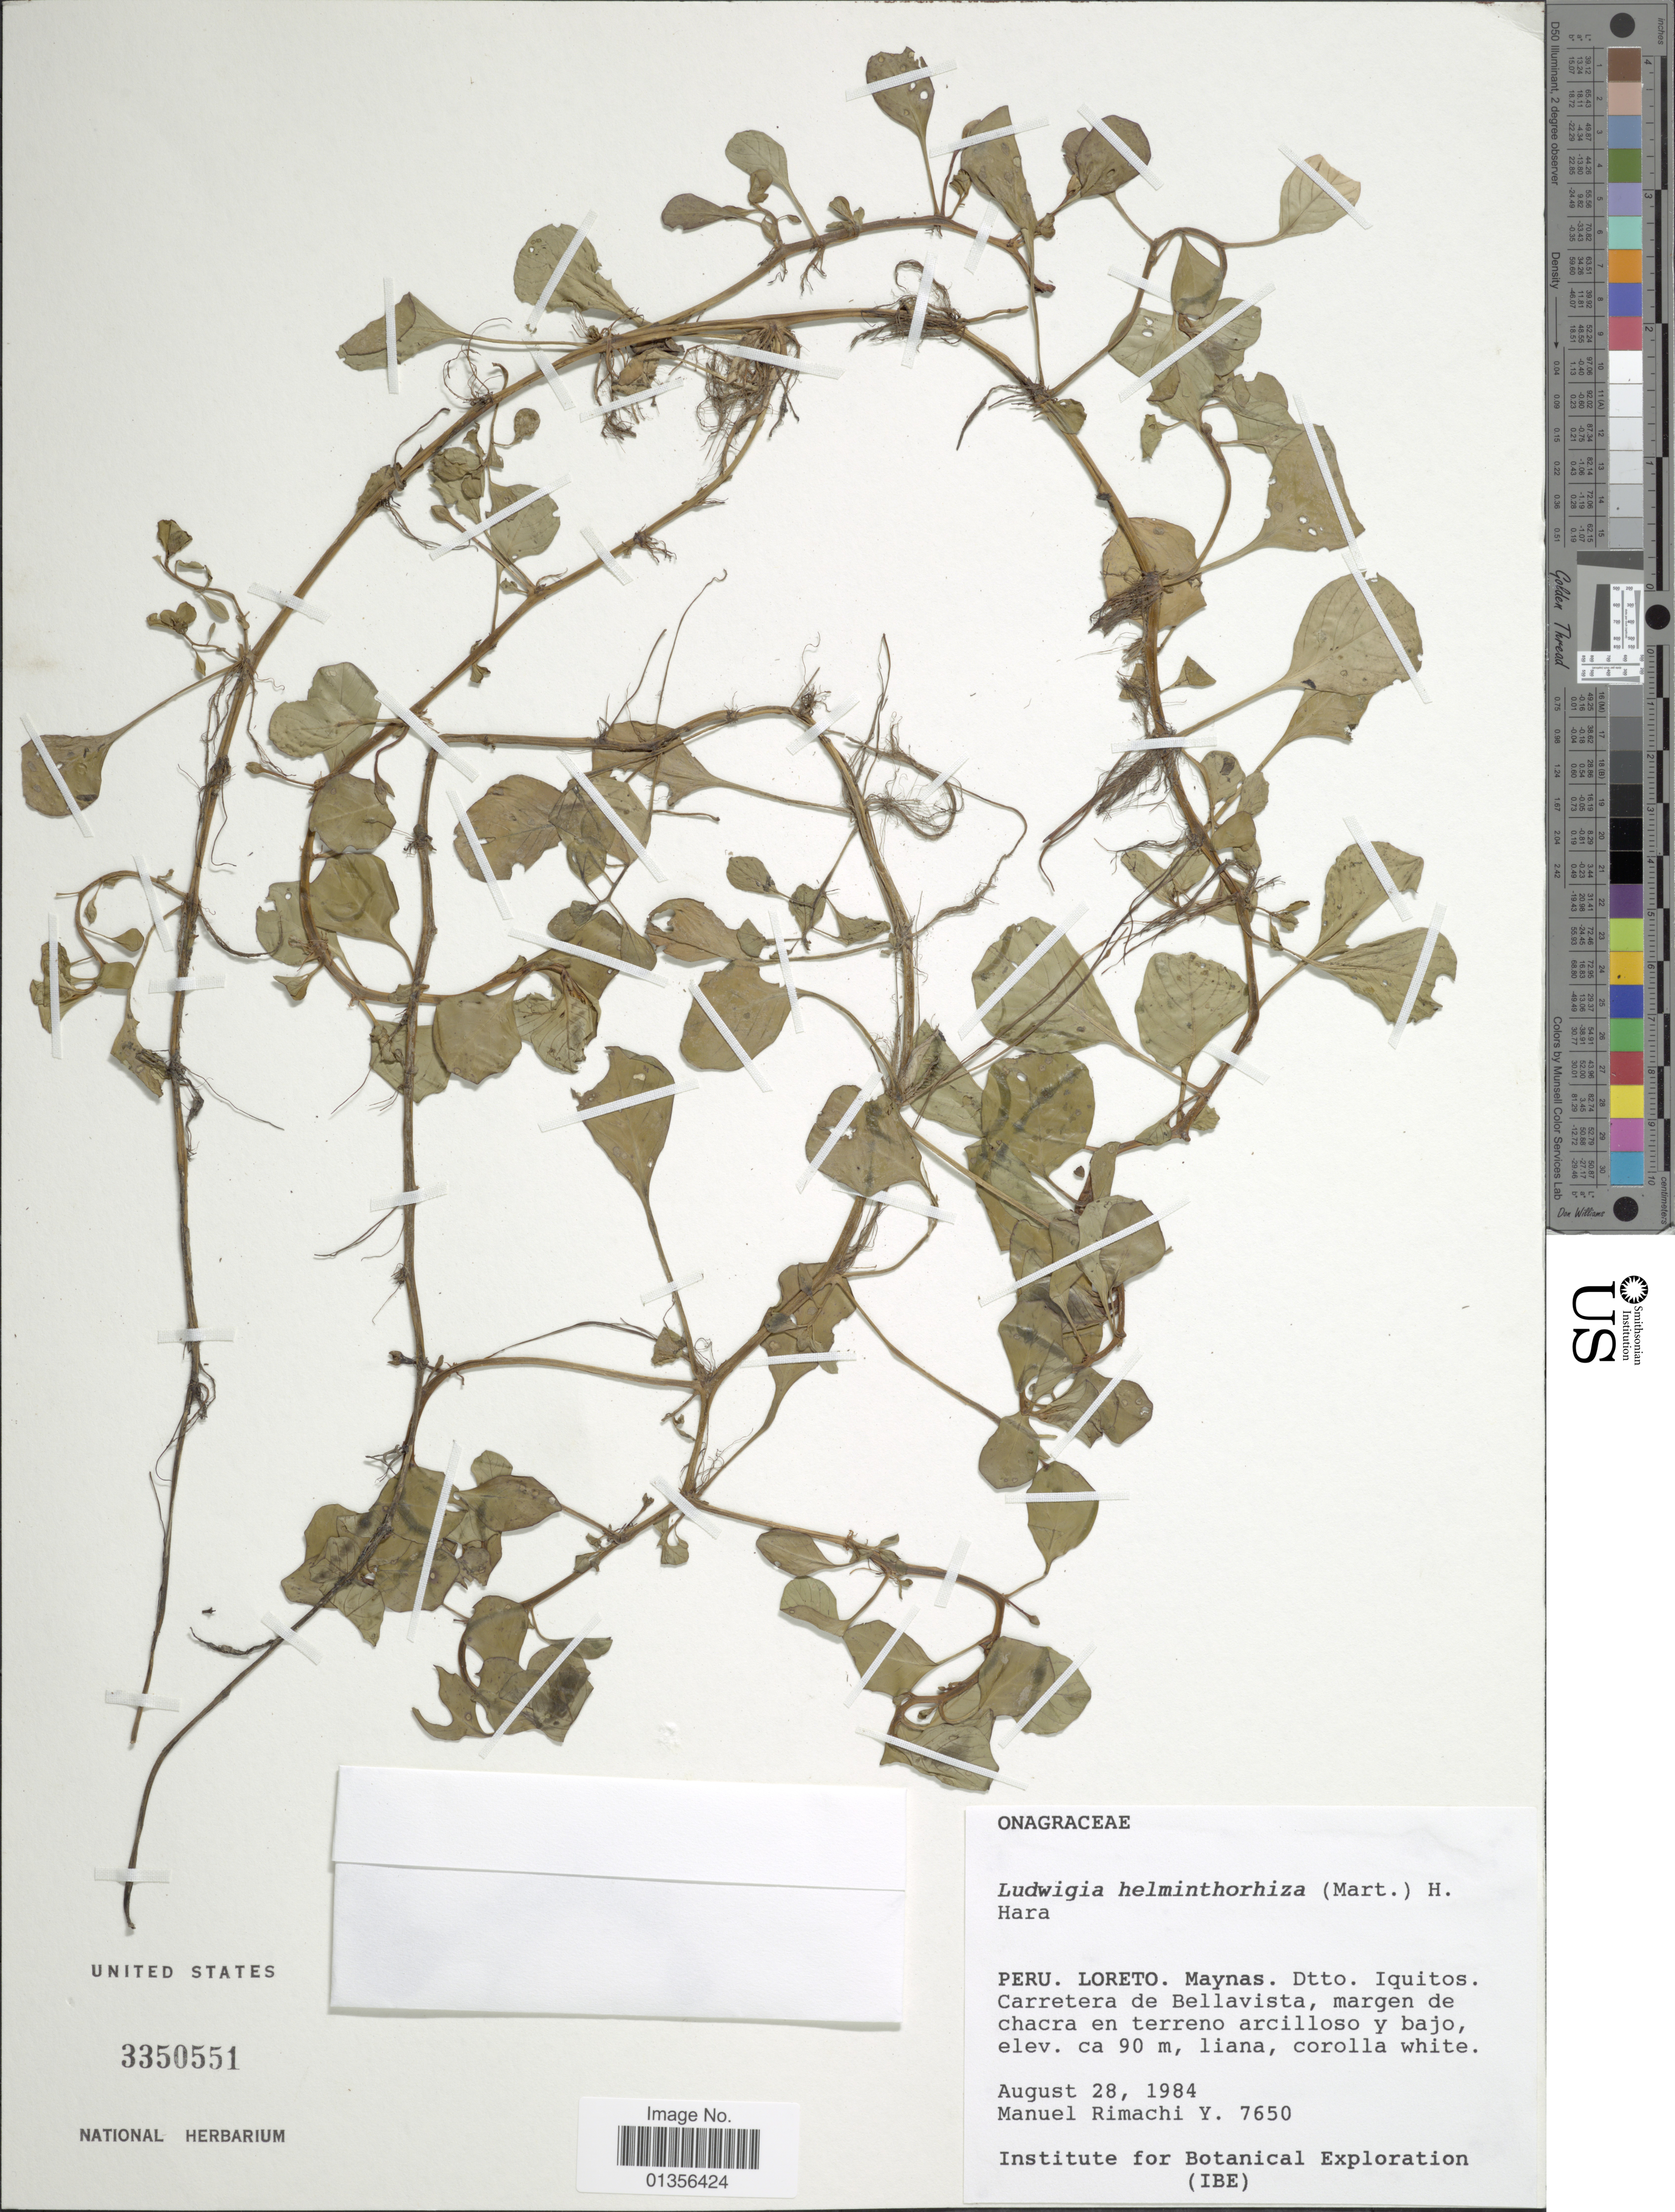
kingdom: Plantae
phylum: Tracheophyta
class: Magnoliopsida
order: Myrtales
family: Onagraceae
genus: Ludwigia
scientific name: Ludwigia helminthorrhiza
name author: (Mart.) H. Hara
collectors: M. Rimachi Y.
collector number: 7650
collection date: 1984-08-28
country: Peru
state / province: Loreto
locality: Maynas. Dtto. Iquitos. Carretera de Bellavista, margen de chacra en terreno arcilloso y bajo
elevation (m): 90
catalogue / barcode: US 3350551